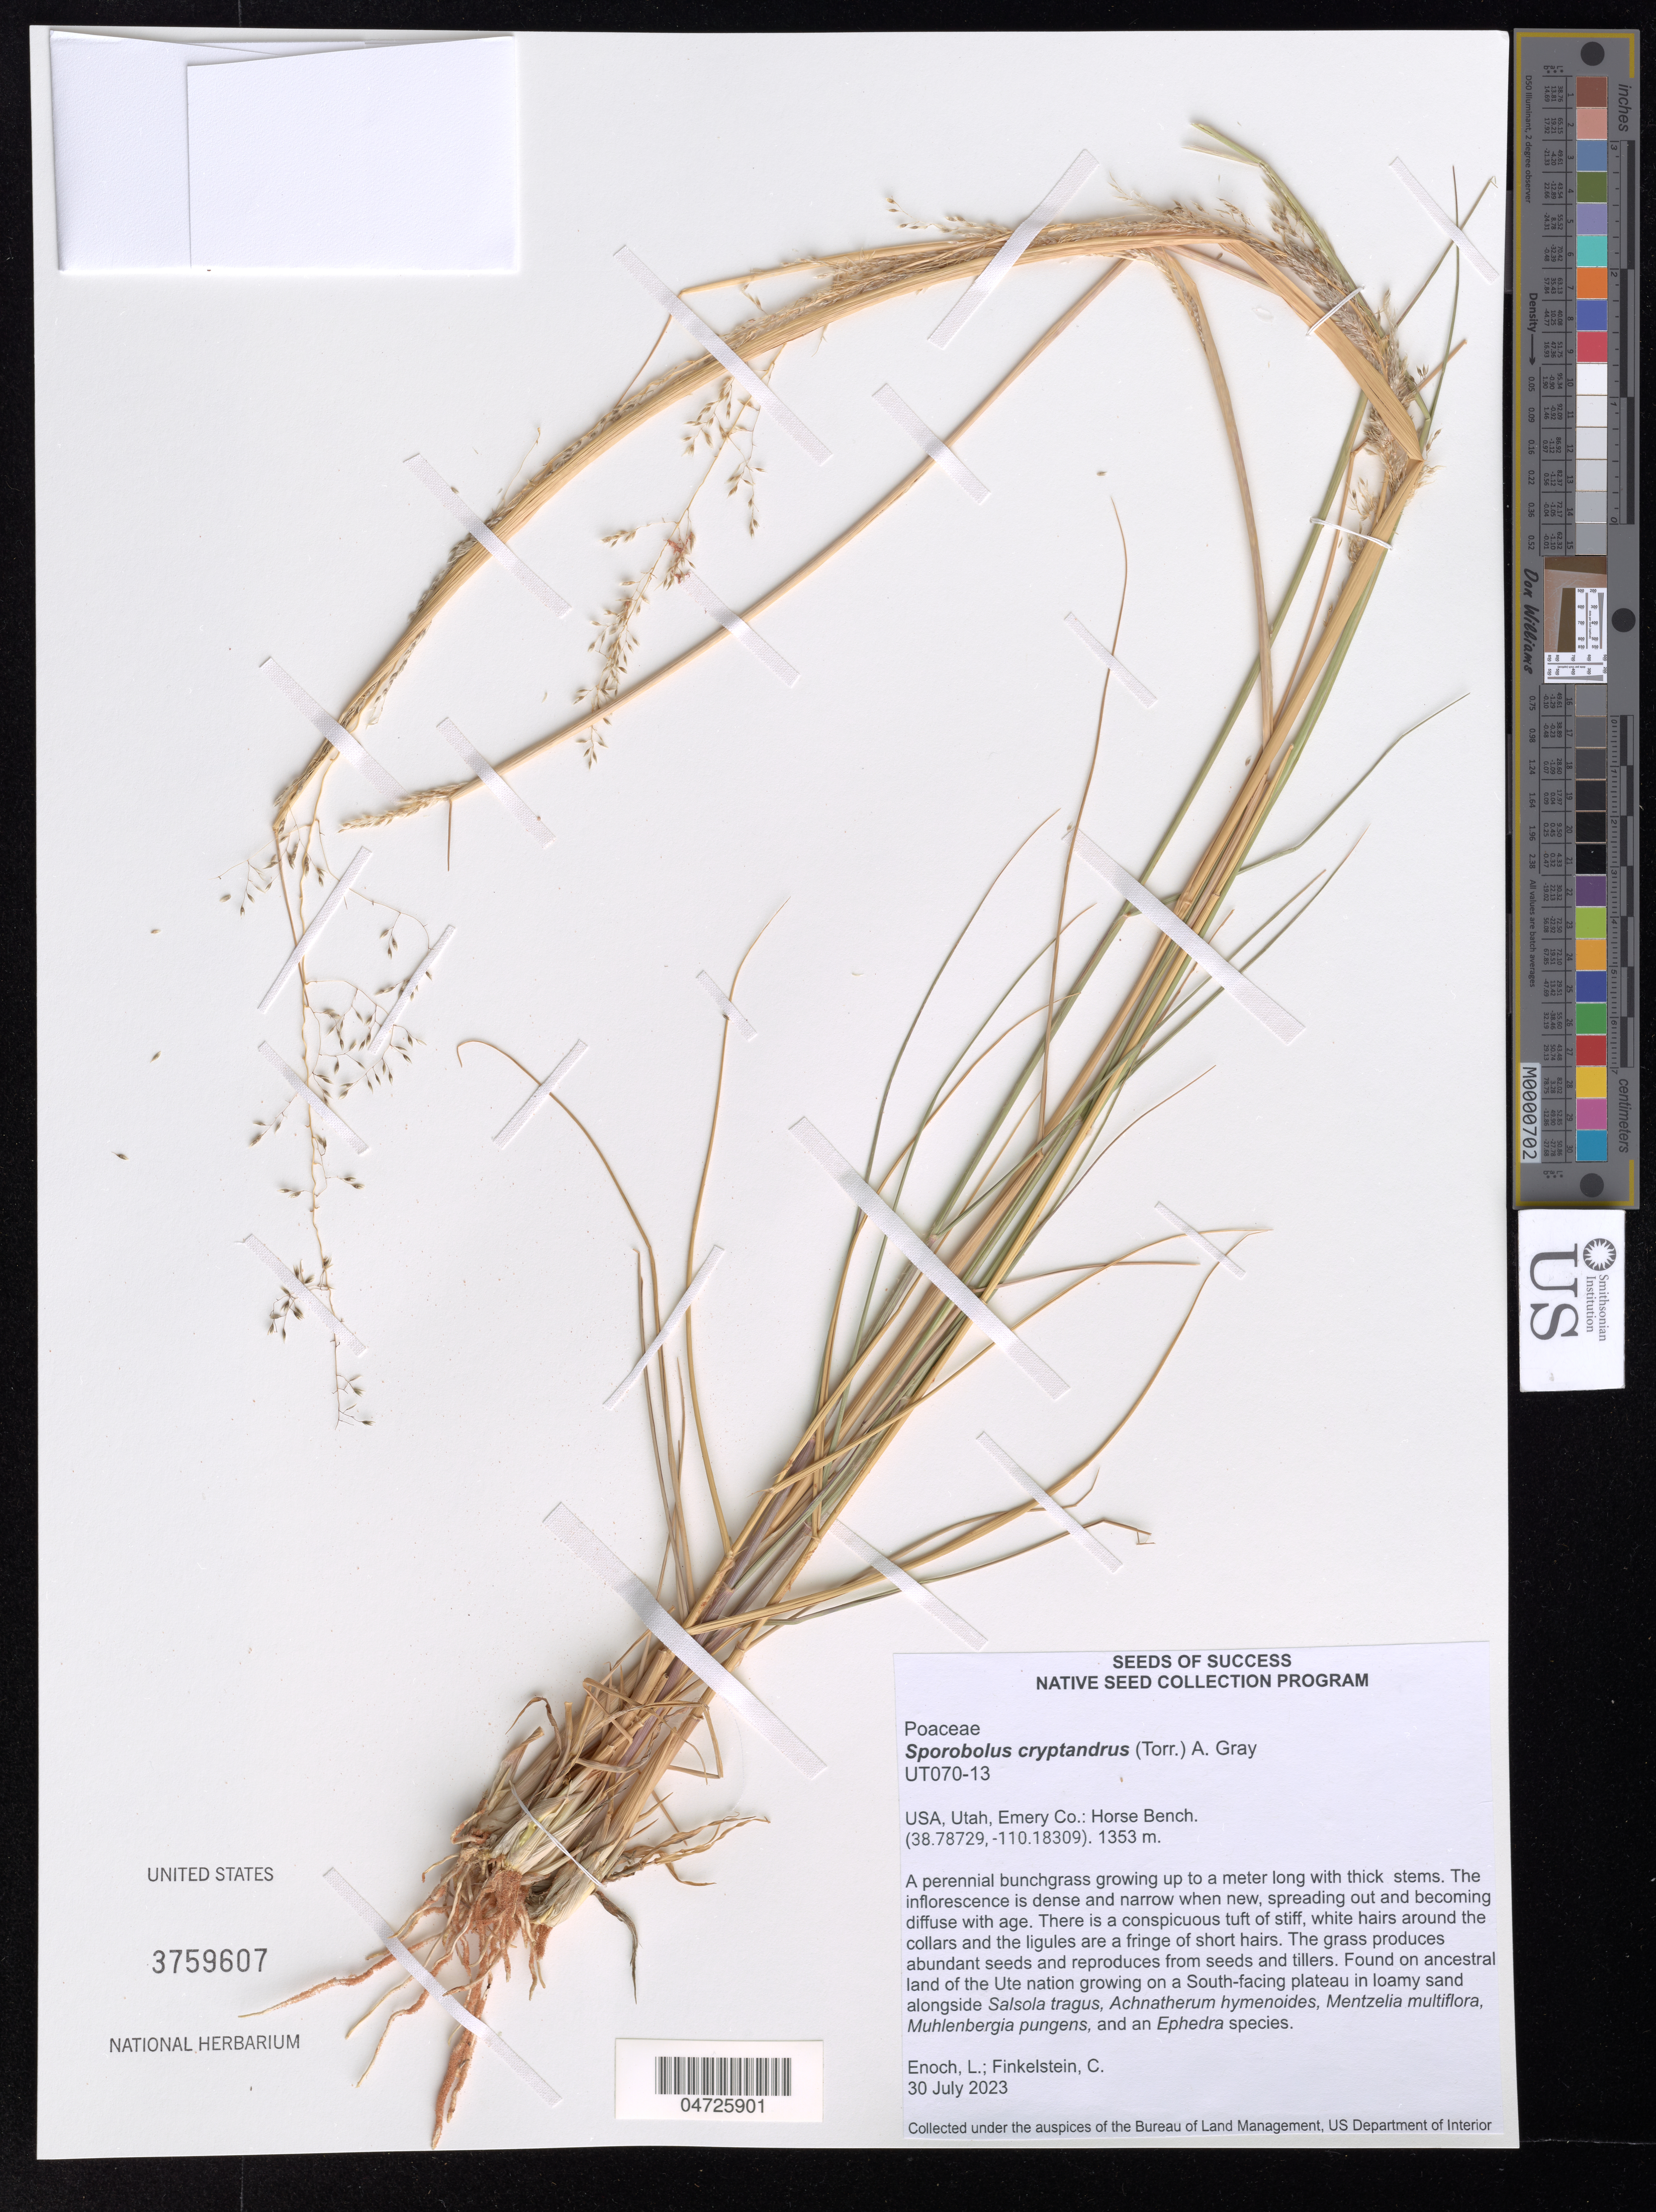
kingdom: Plantae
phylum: Tracheophyta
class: Liliopsida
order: Poales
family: Poaceae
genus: Sporobolus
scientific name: Sporobolus cryptandrus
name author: (Torr.) A. Gray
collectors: L. Enoch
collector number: UT070-13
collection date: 2023-07-30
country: United States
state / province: Utah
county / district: Emery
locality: Emery Co.: Horse Bench.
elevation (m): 1353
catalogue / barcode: US 3759607